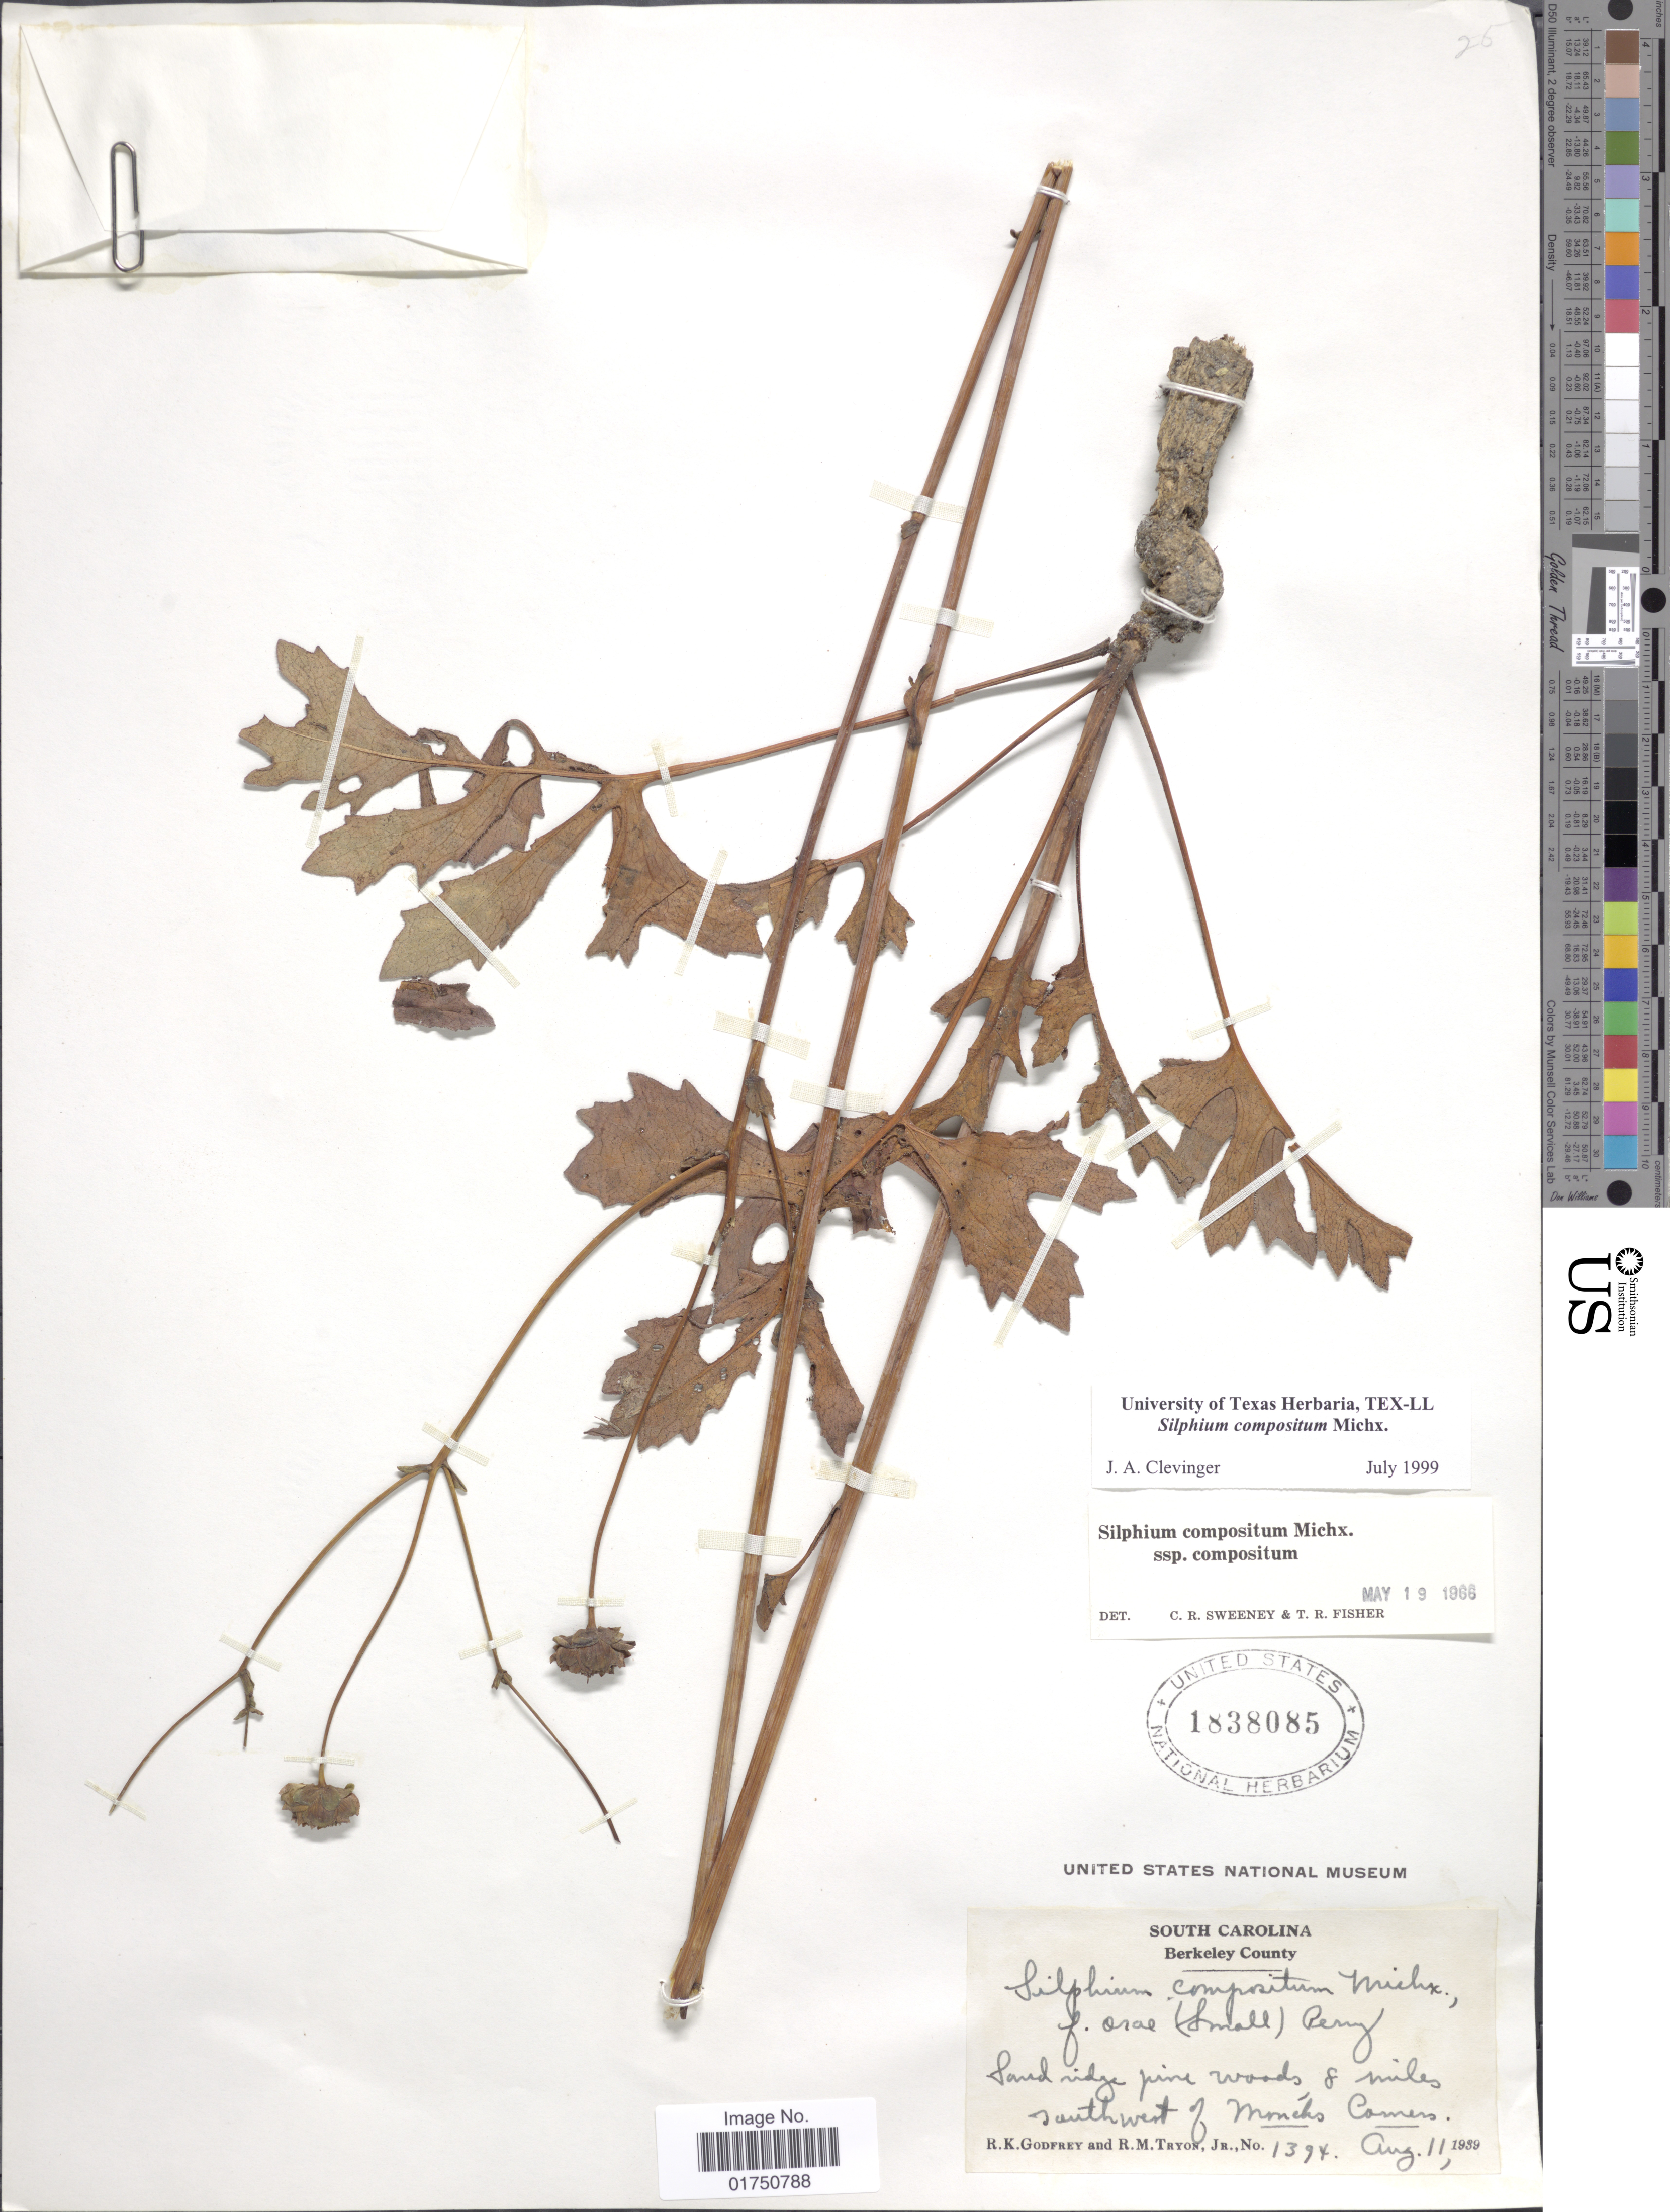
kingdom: Plantae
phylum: Tracheophyta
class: Magnoliopsida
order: Asterales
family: Asteraceae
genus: Silphium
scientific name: Silphium compositum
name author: Michx.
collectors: R. K. Godfrey & R. M. Tryon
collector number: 1394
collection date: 1939-08-11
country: United States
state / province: South Carolina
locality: Berkeley County. Sand ridge pine woods 8 miles southwest of Moncks Corners.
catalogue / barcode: US 1838085